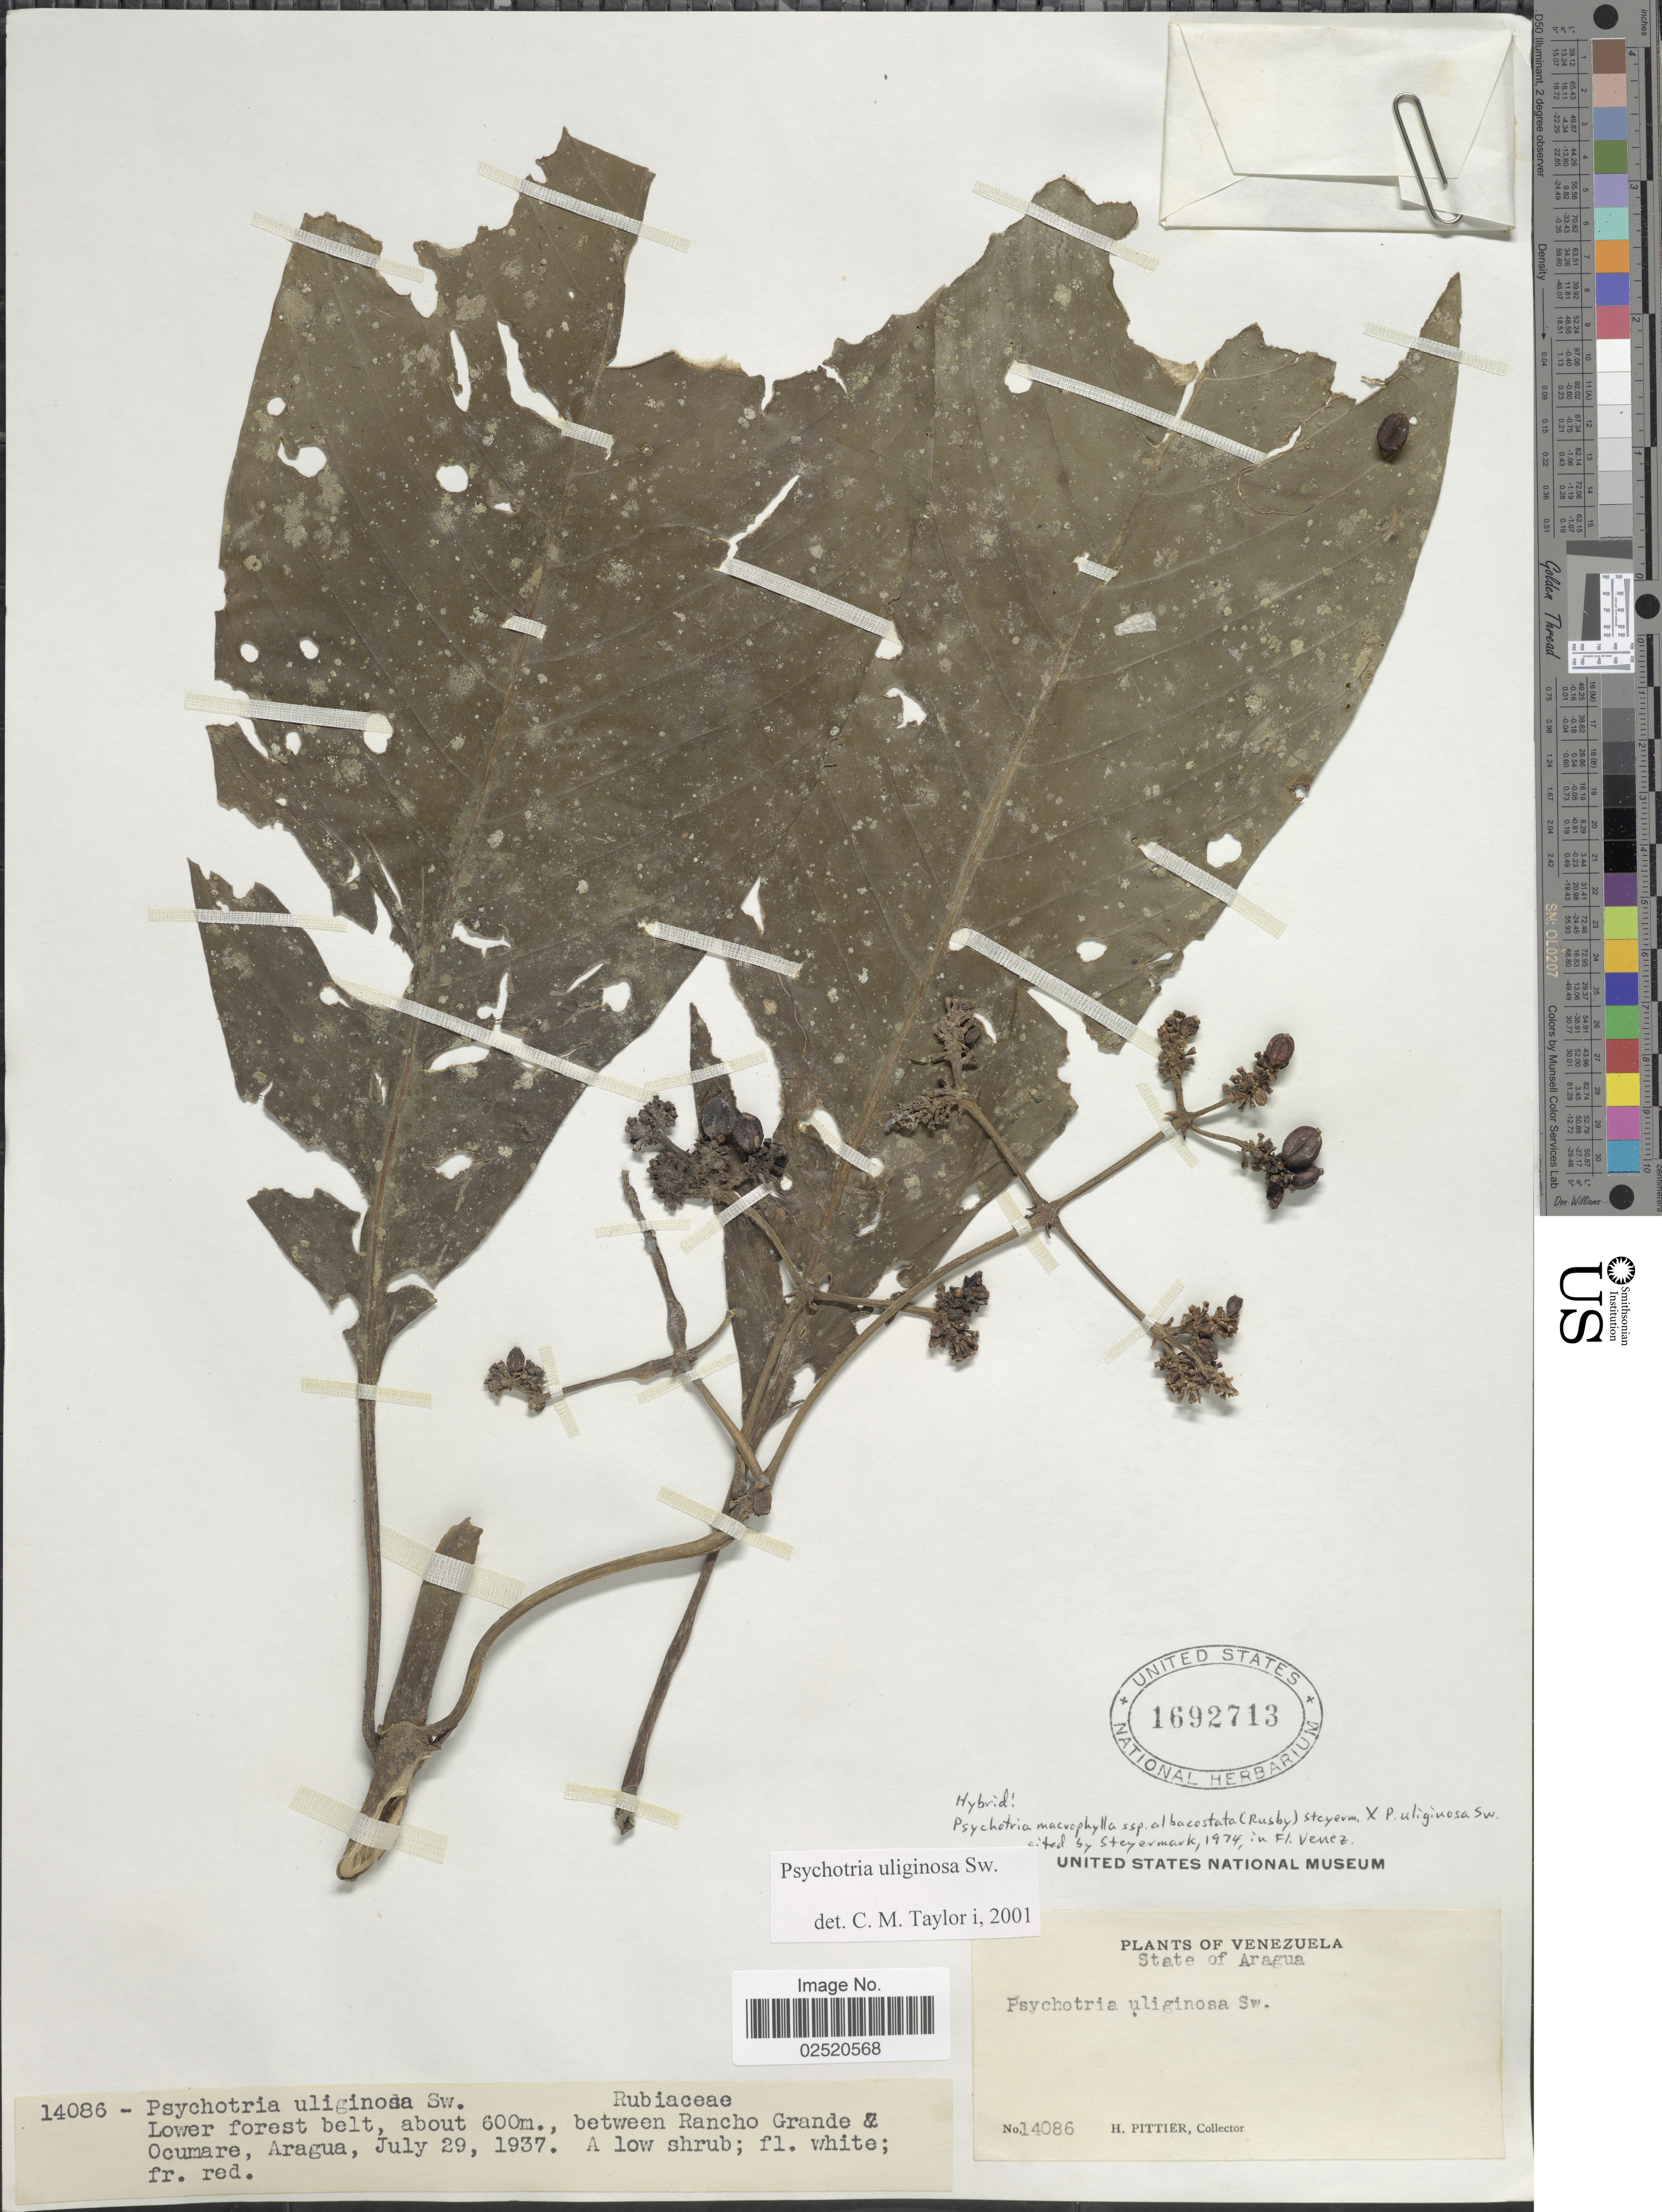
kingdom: Plantae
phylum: Tracheophyta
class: Magnoliopsida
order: Gentianales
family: Rubiaceae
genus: Psychotria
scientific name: Psychotria uliginosa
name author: Sw.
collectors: H. F. Pittier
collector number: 14086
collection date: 1937-07-29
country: Venezuela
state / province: Aragua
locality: Between Rancho Grande & Ocumare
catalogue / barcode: US 1692713